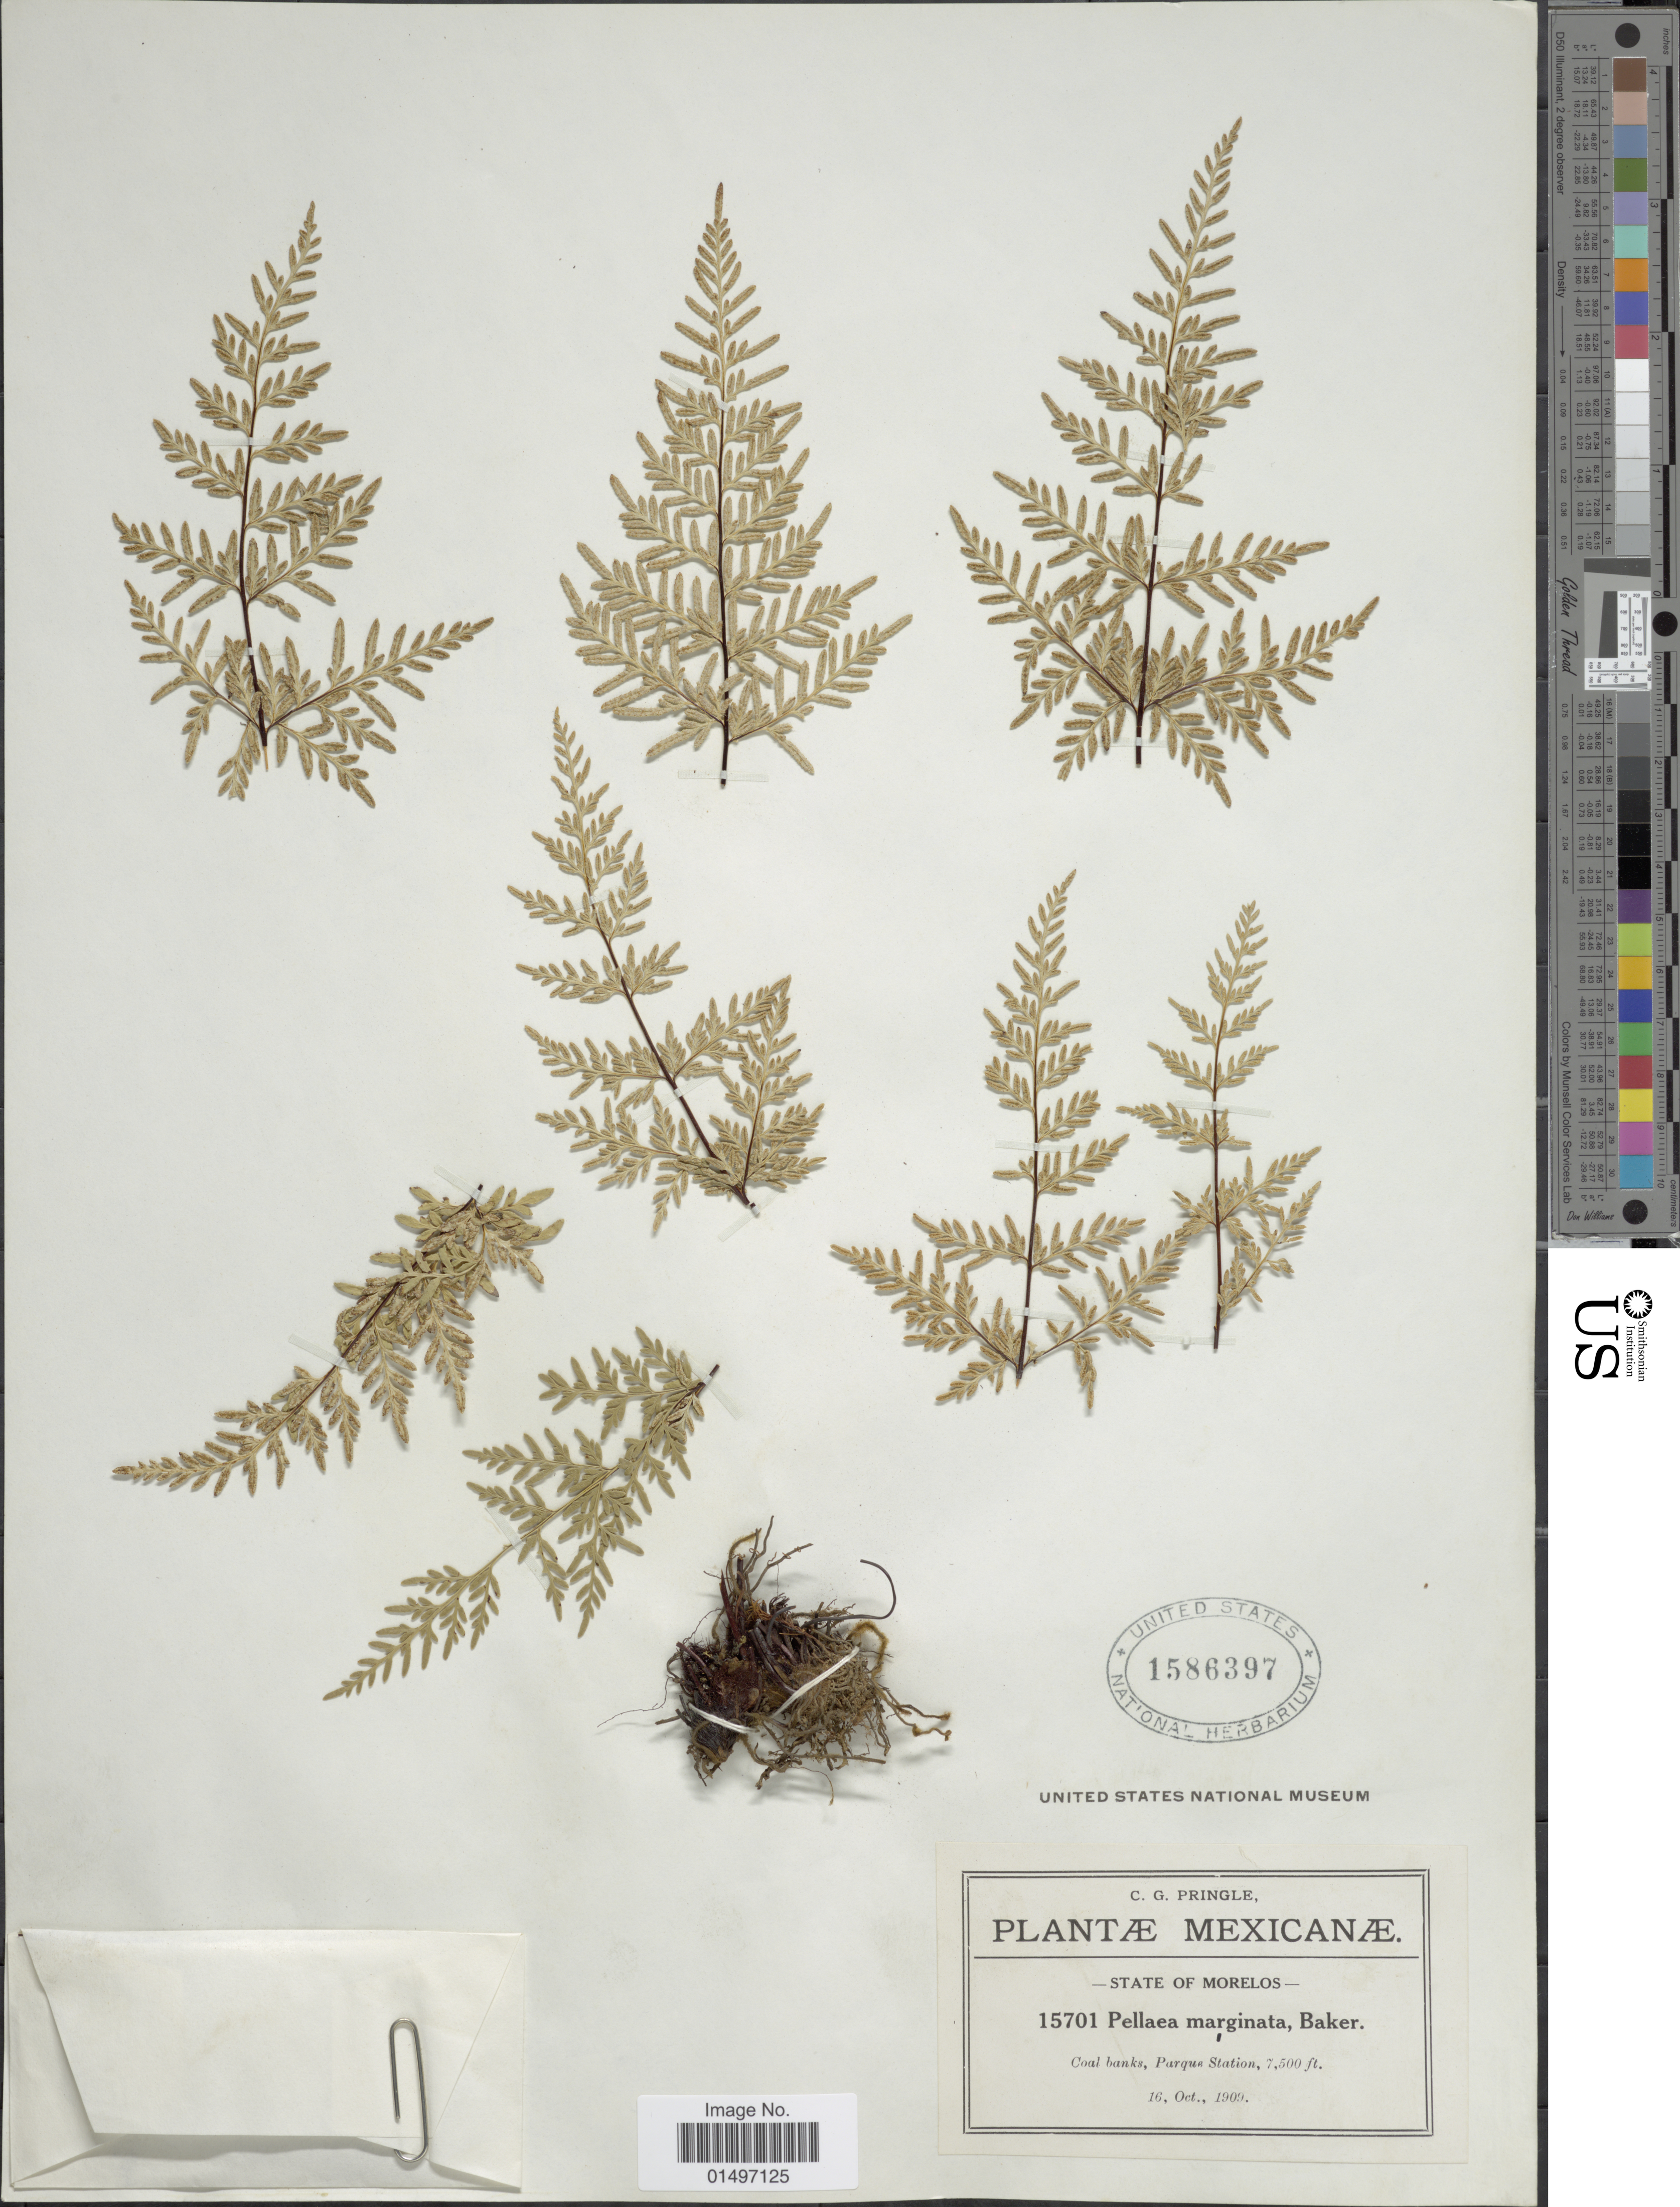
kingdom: Plantae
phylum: Tracheophyta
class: Polypodiopsida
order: Polypodiales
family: Pteridaceae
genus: Gaga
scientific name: Gaga hirsuta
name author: (Link) Fay W. Li & Windham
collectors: C. G. Pringle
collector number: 15701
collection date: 1909-10-16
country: Mexico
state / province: Morelos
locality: Mexicanae, Coal banks, Parque Station.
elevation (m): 2286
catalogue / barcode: US 1586397